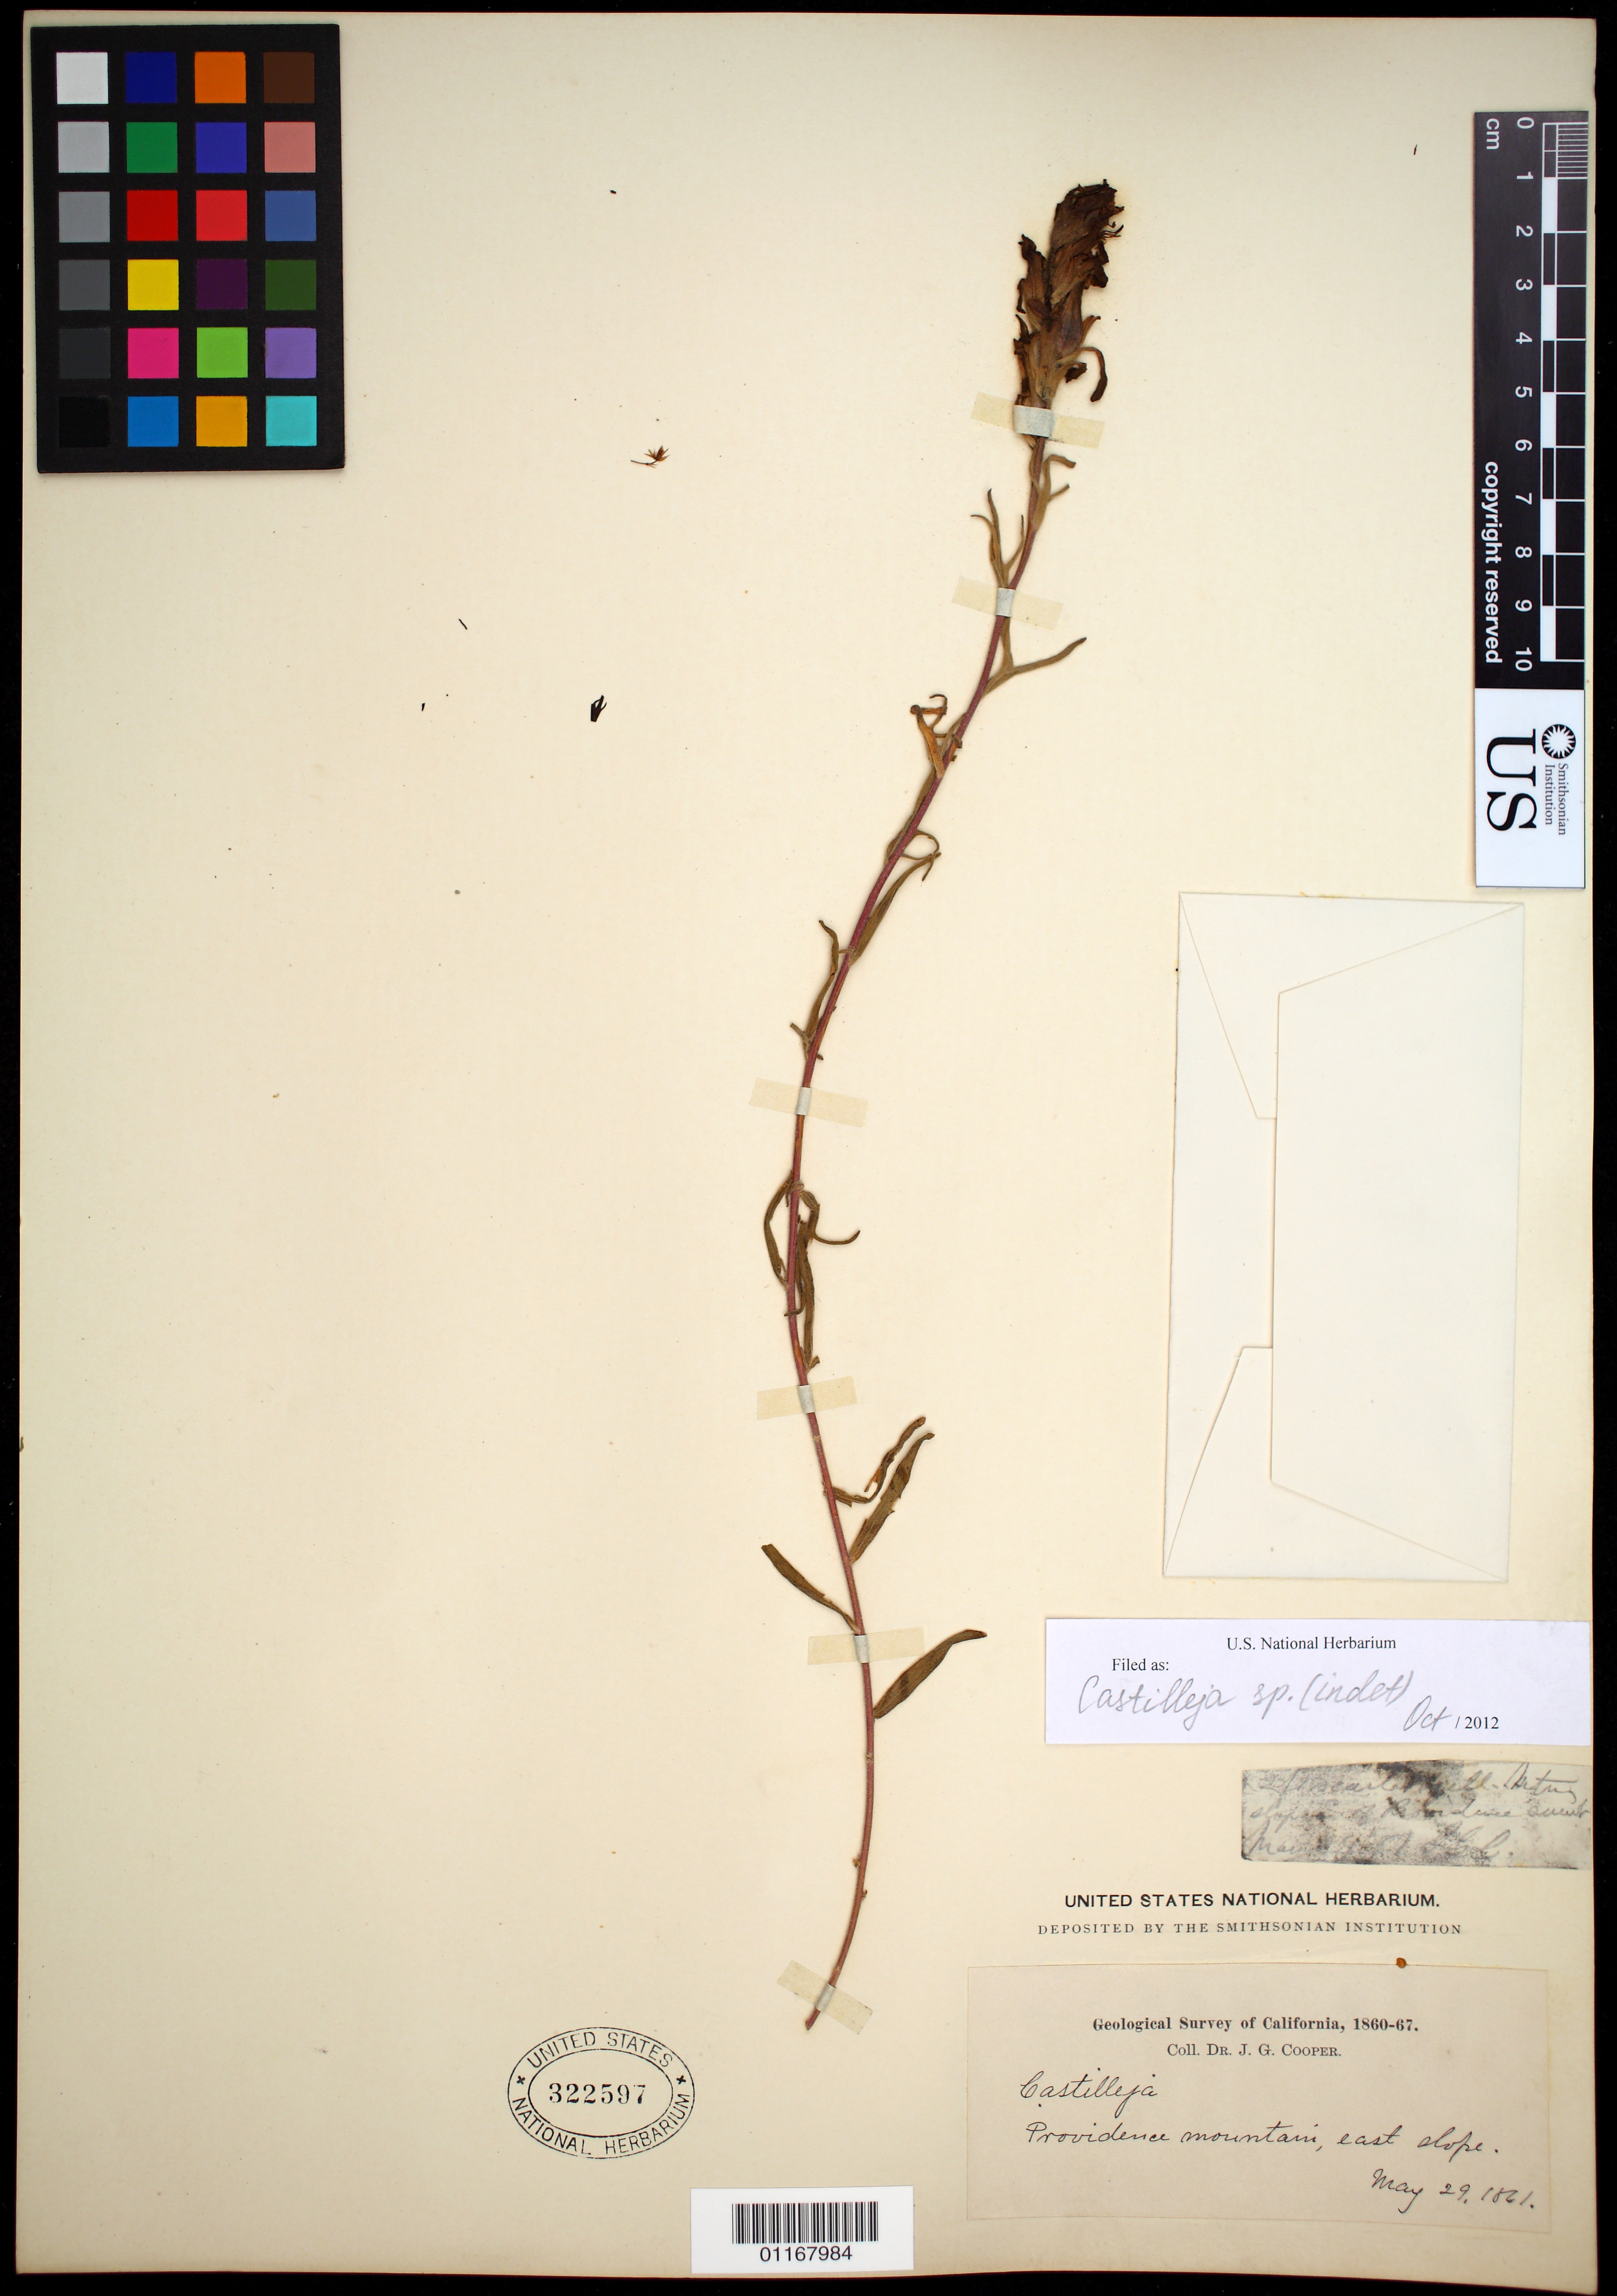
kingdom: Plantae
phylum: Tracheophyta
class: Magnoliopsida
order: Lamiales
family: Orobanchaceae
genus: Castilleja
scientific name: Castilleja sp.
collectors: J. G. Cooper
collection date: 1861-05-29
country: United States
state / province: California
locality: Providence Mountain, east slope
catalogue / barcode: US 322597